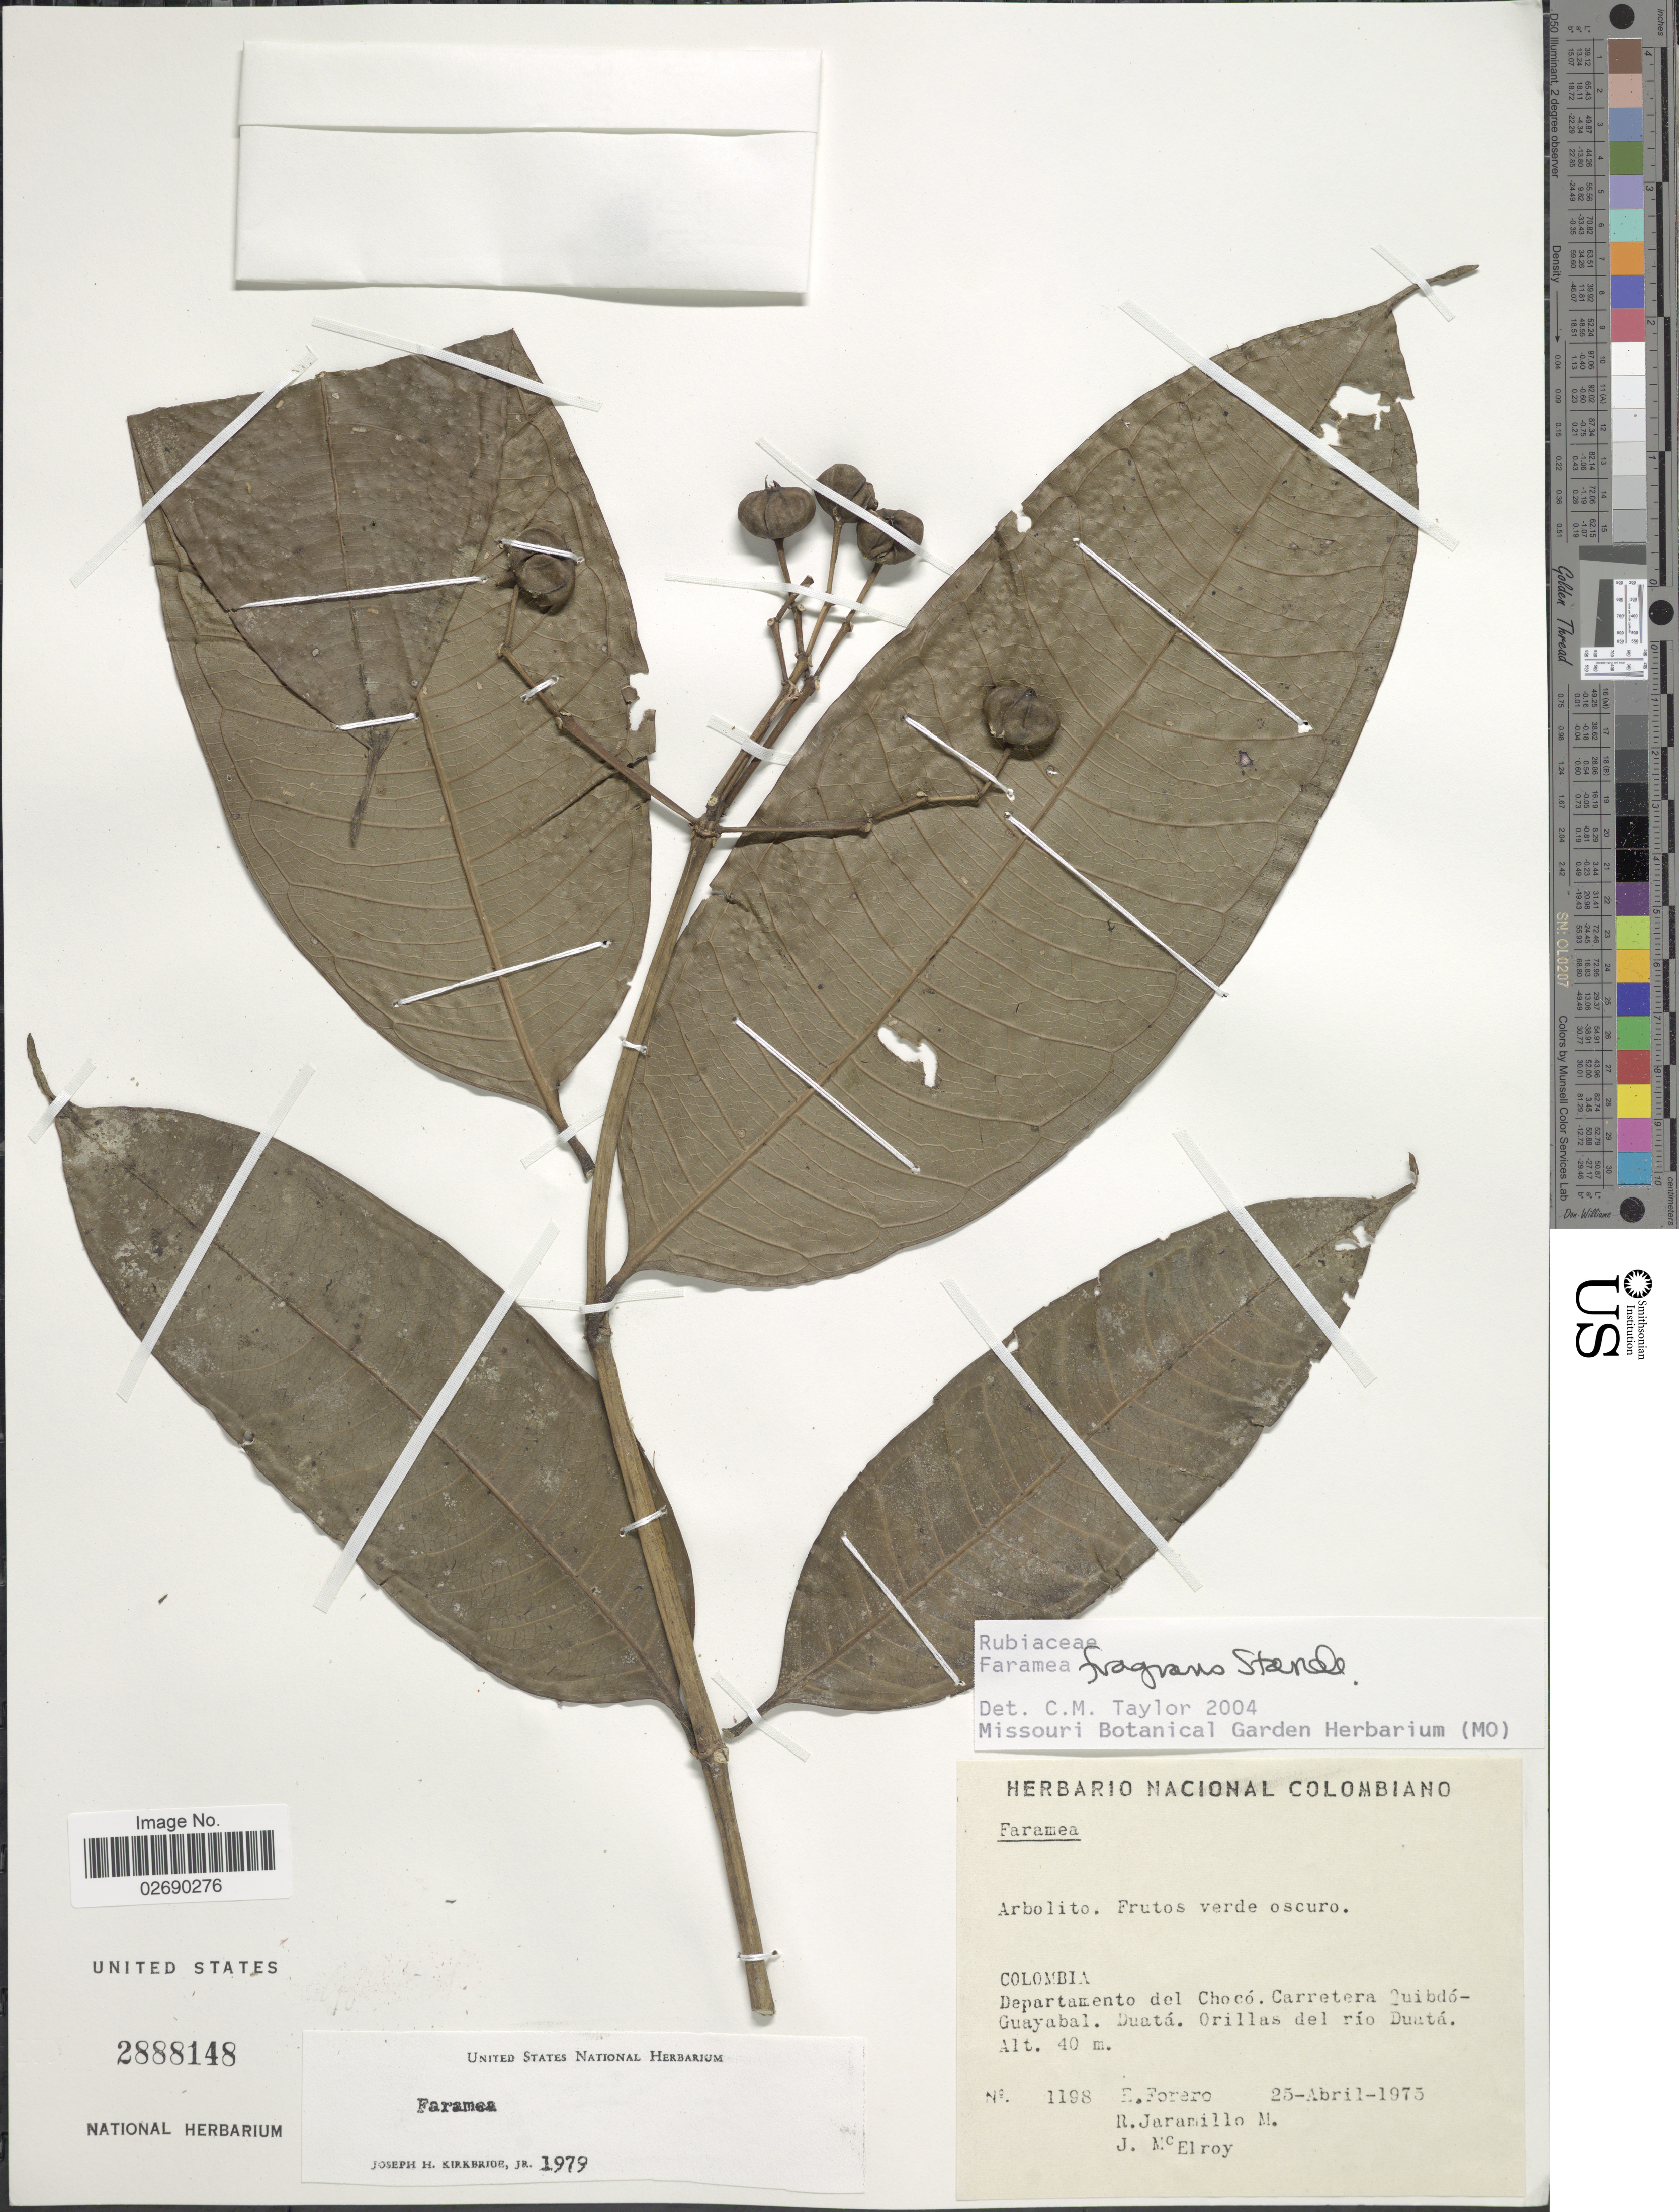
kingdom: Plantae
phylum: Tracheophyta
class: Magnoliopsida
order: Gentianales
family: Rubiaceae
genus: Faramea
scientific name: Faramea fragrans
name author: Standl.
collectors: E. Forero, R. Jaramillo M. & J. B. McElroy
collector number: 1198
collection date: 1975-04-25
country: Colombia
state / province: Chocó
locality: Departamento del Chocó. Carretera Quibdó Guayabal, Duatá. Orillas del río Duatá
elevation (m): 40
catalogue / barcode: US 2888148